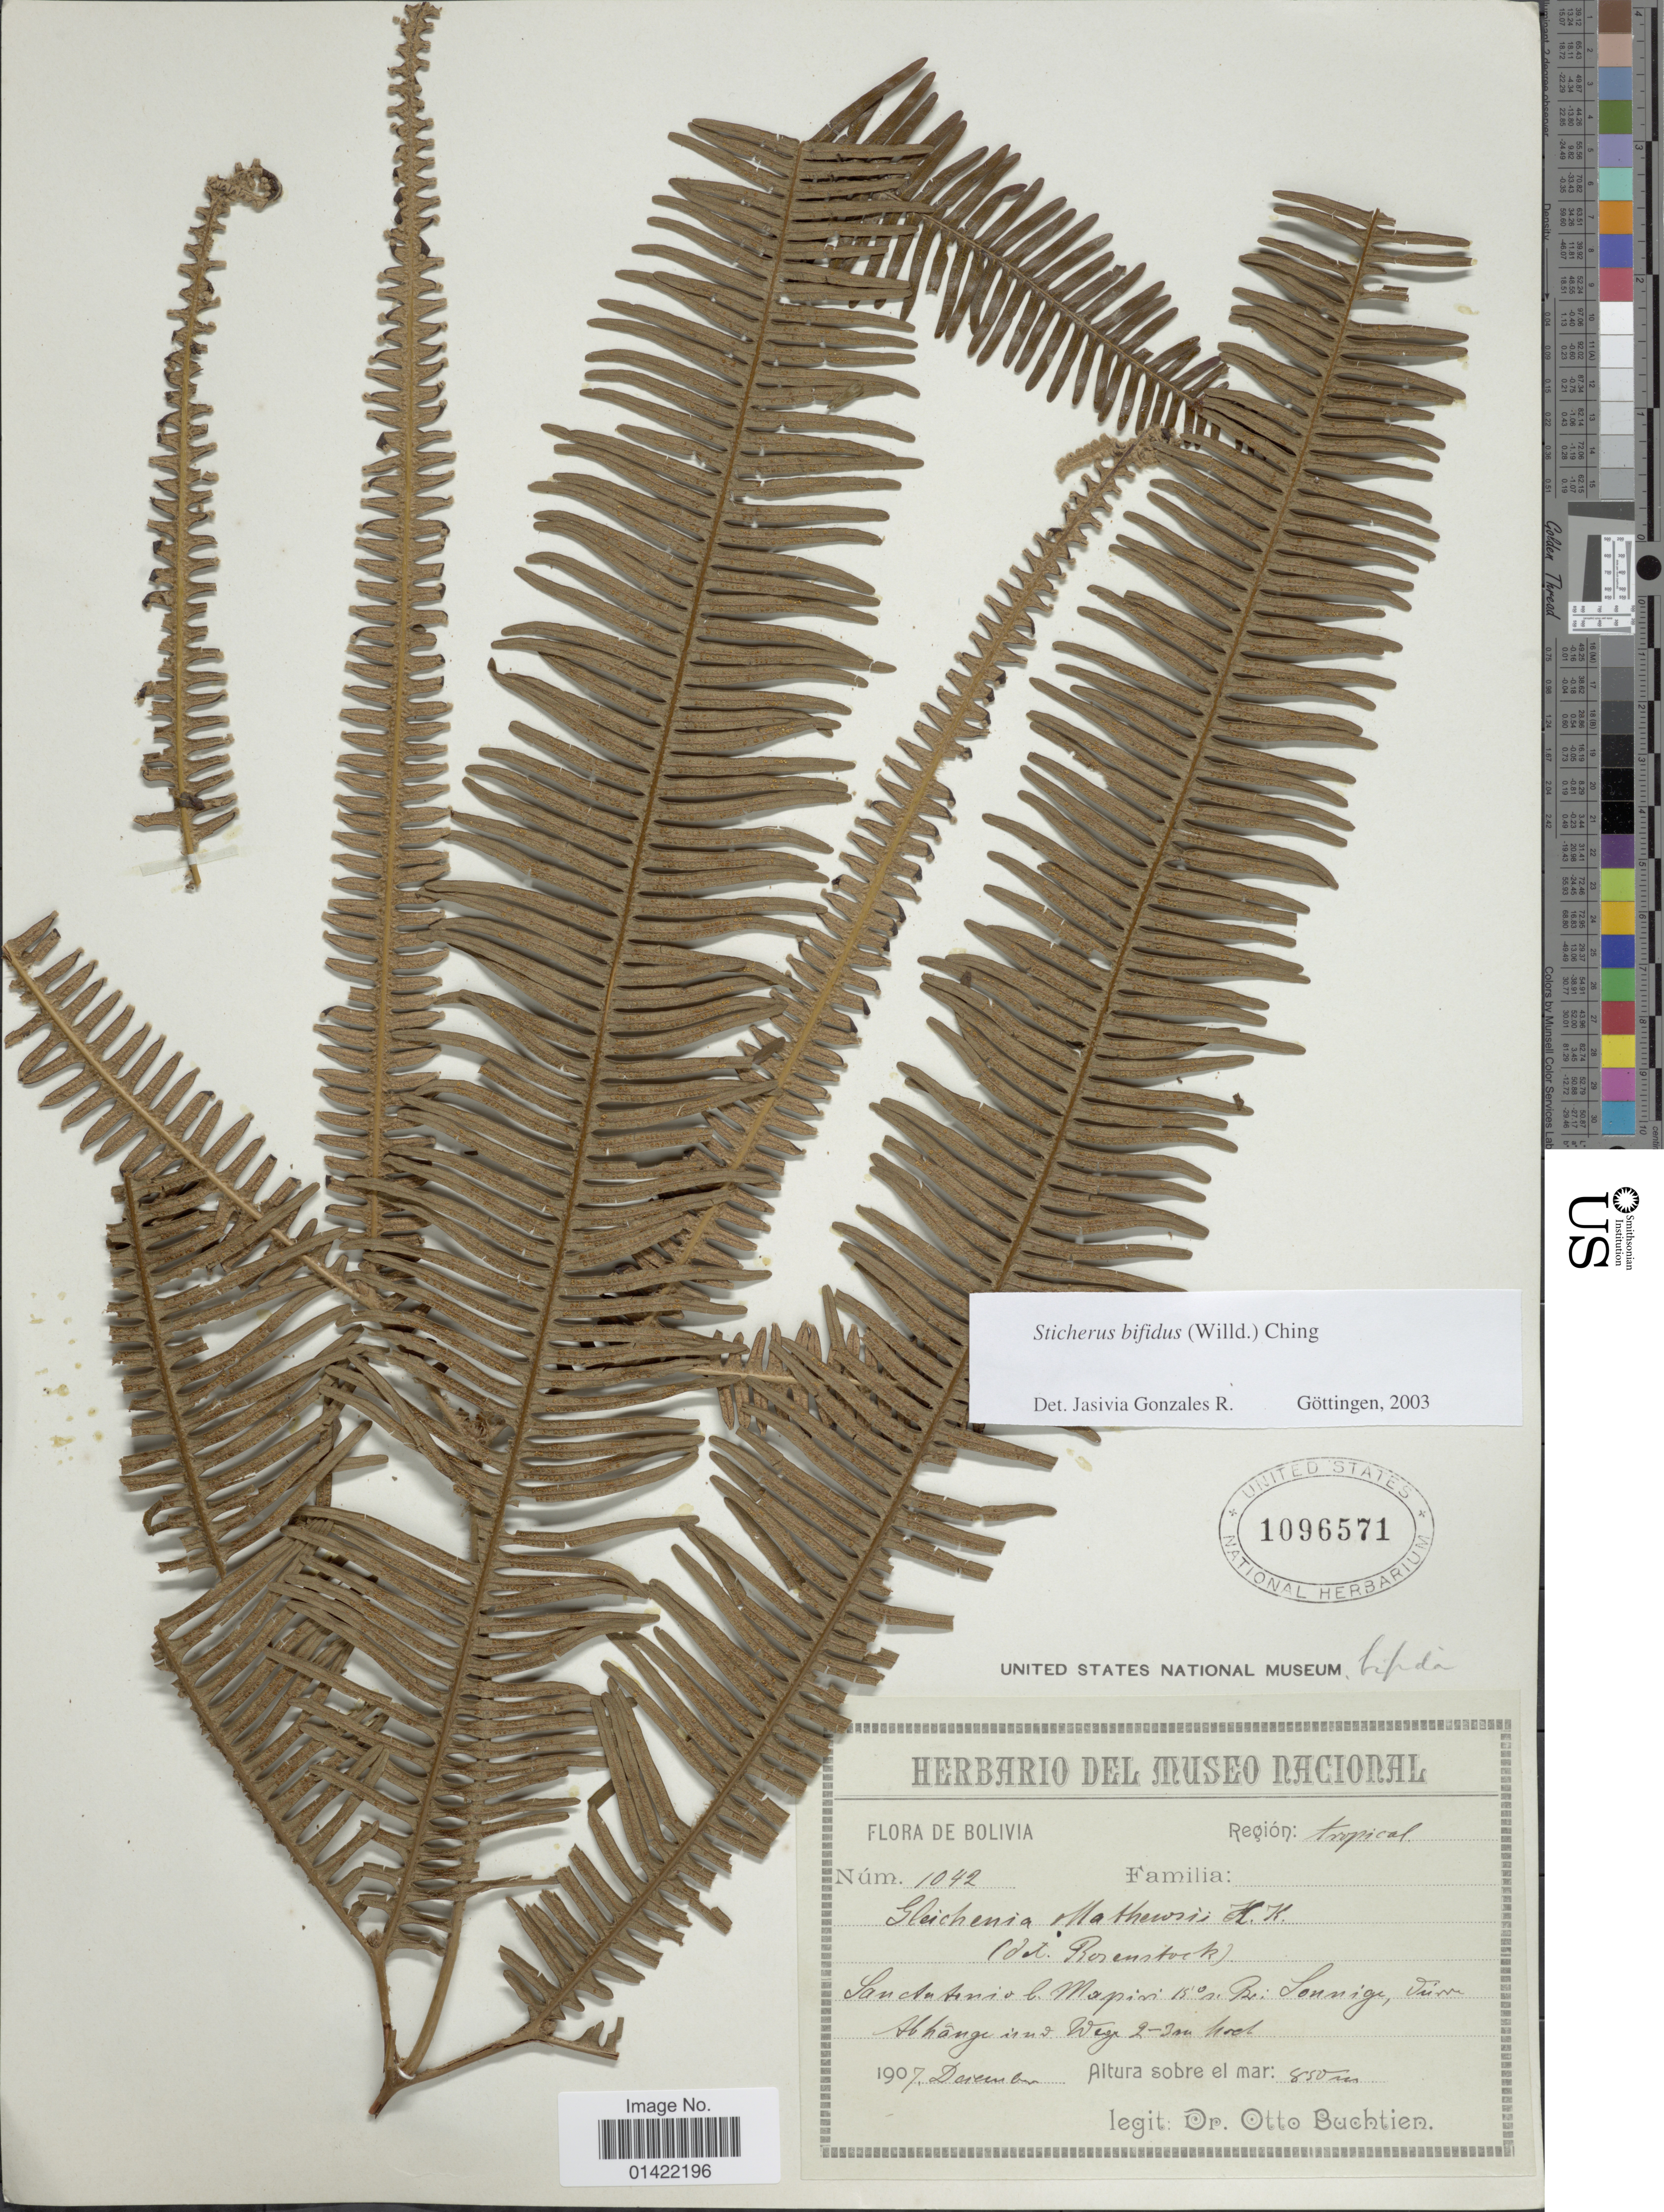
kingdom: Plantae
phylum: Tracheophyta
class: Polypodiopsida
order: Gleicheniales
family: Gleicheniaceae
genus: Sticherus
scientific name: Sticherus bifidus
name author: (Willd.) Ching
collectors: O. Buchtien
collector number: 1042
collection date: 1907-12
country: Bolivia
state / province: Beni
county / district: Marbán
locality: San Antonio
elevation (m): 850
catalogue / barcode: US 1096571